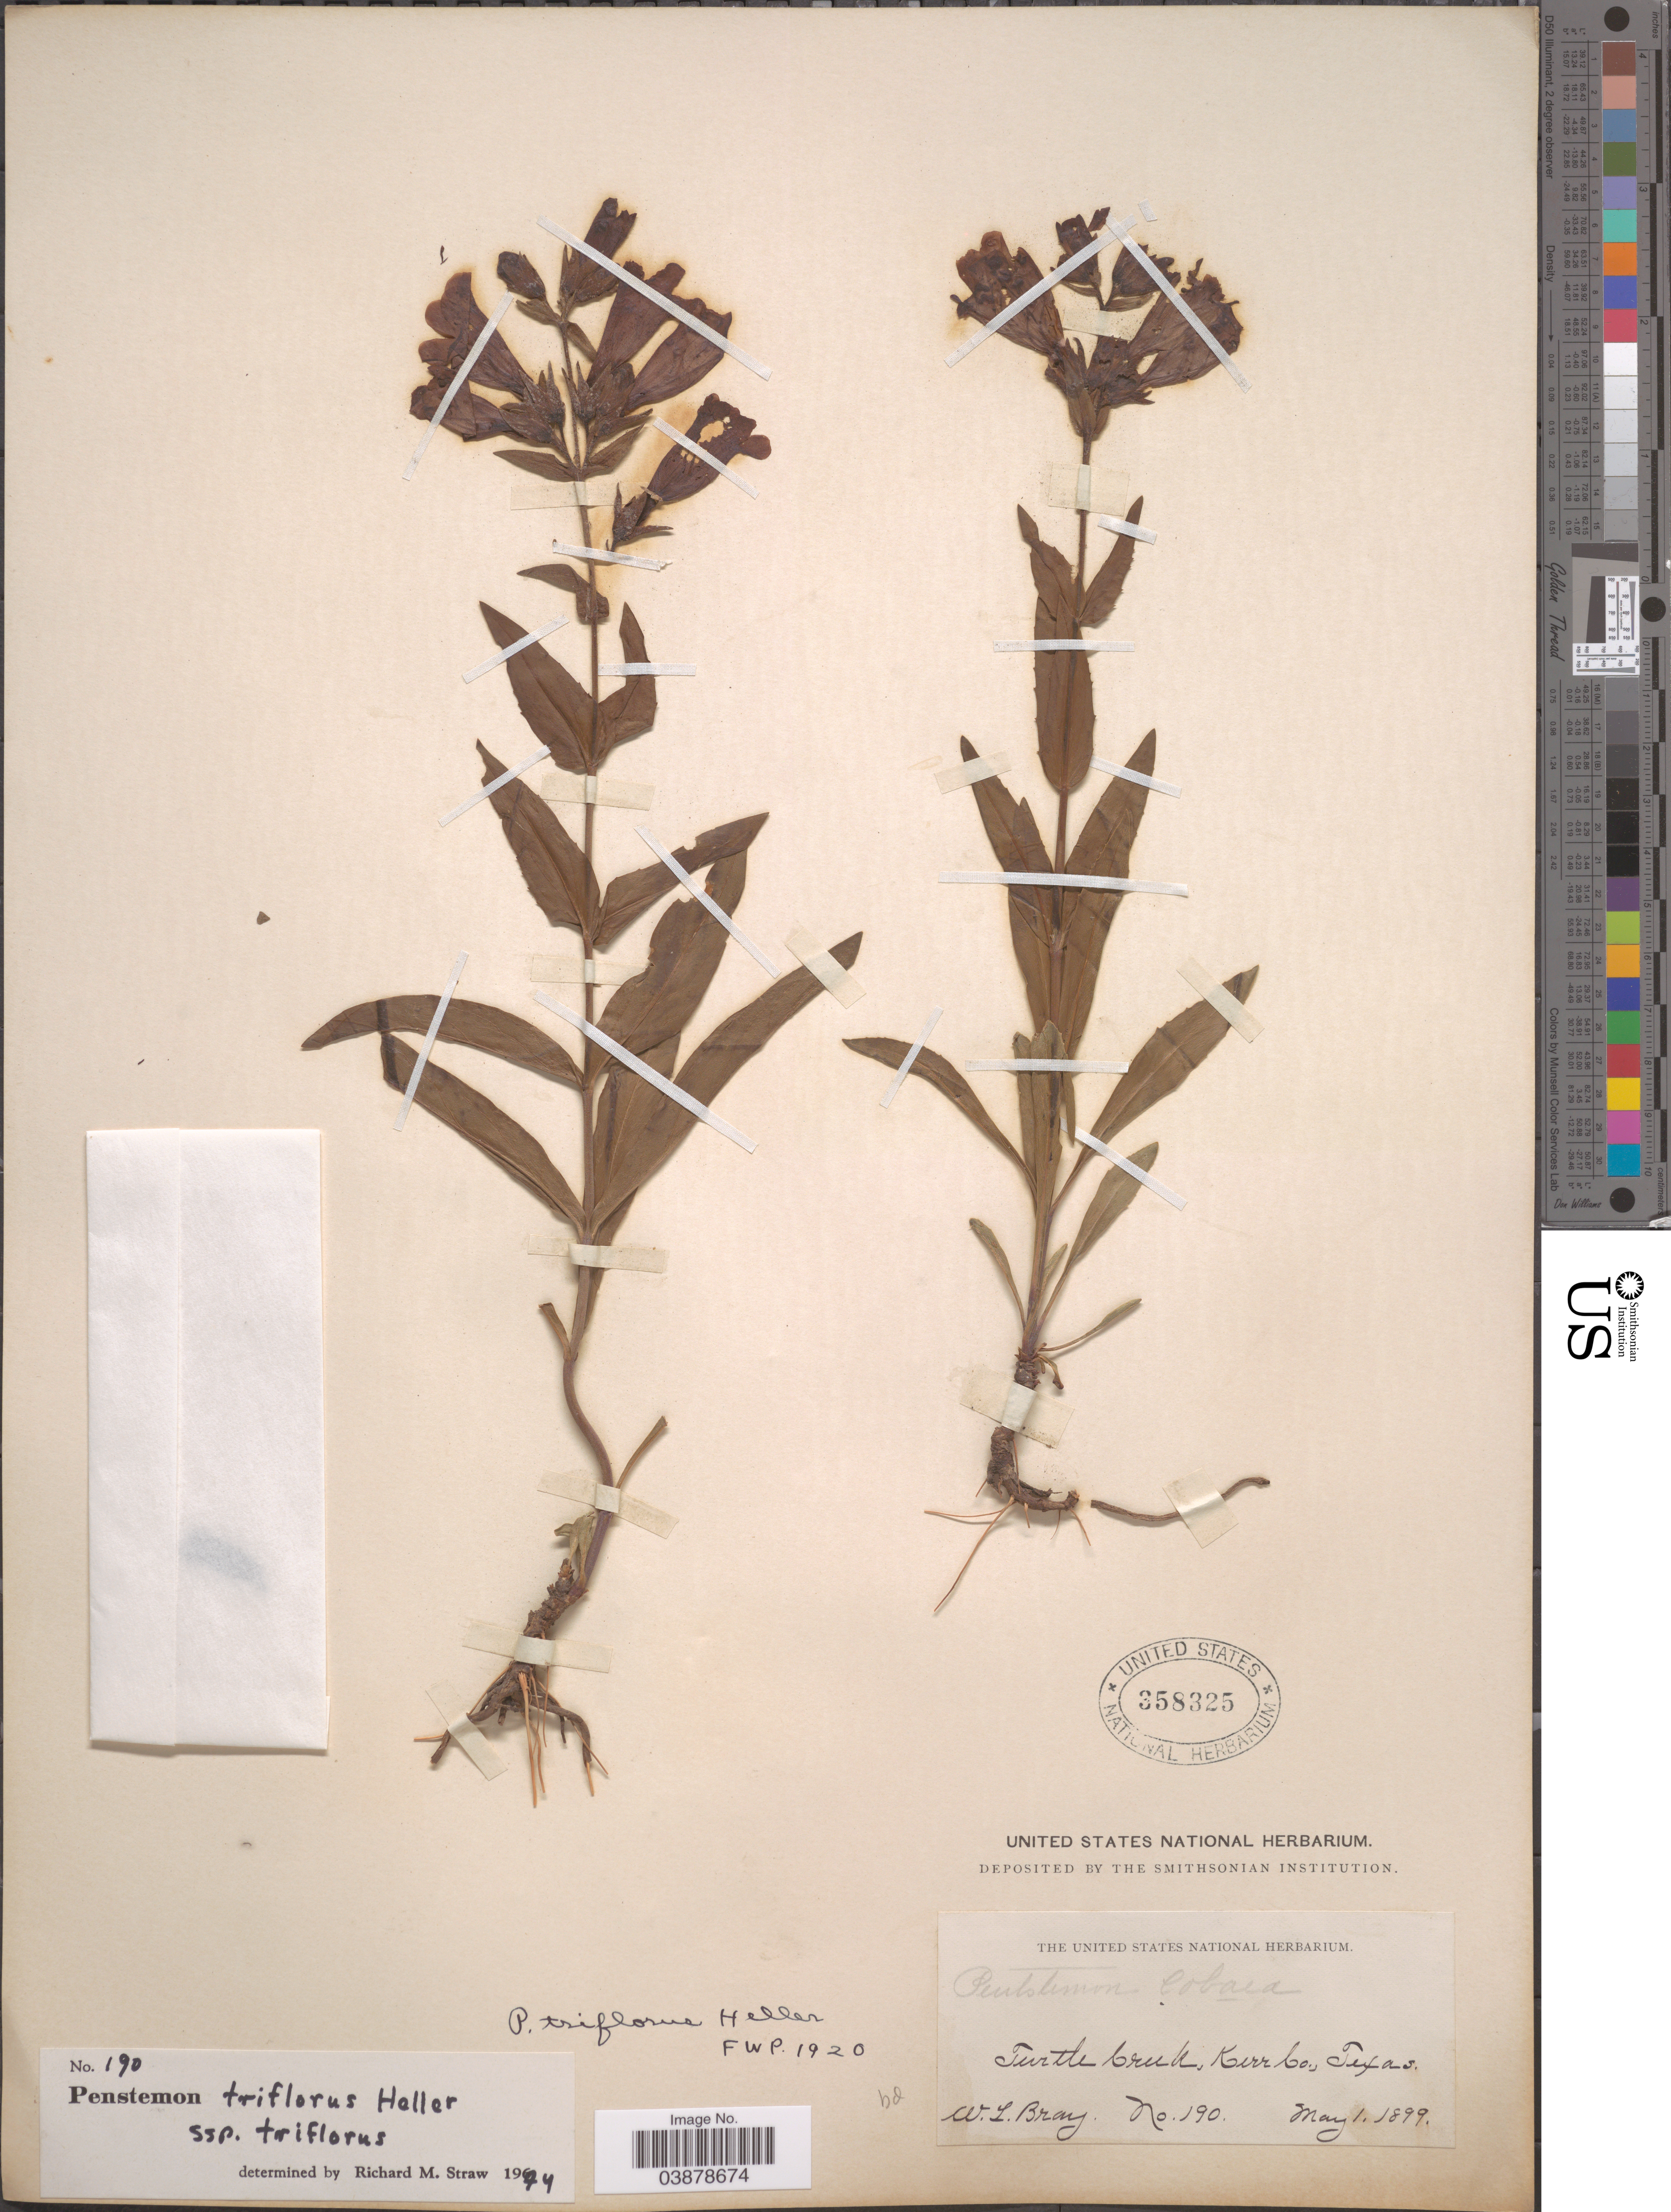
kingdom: Plantae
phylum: Tracheophyta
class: Magnoliopsida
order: Lamiales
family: Plantaginaceae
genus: Penstemon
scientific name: Penstemon triflorus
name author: A. Heller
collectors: W. L. Bray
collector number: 190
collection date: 1899-05-01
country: United States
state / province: Texas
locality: Turtle Creek, Kerr Co.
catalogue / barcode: US 358325